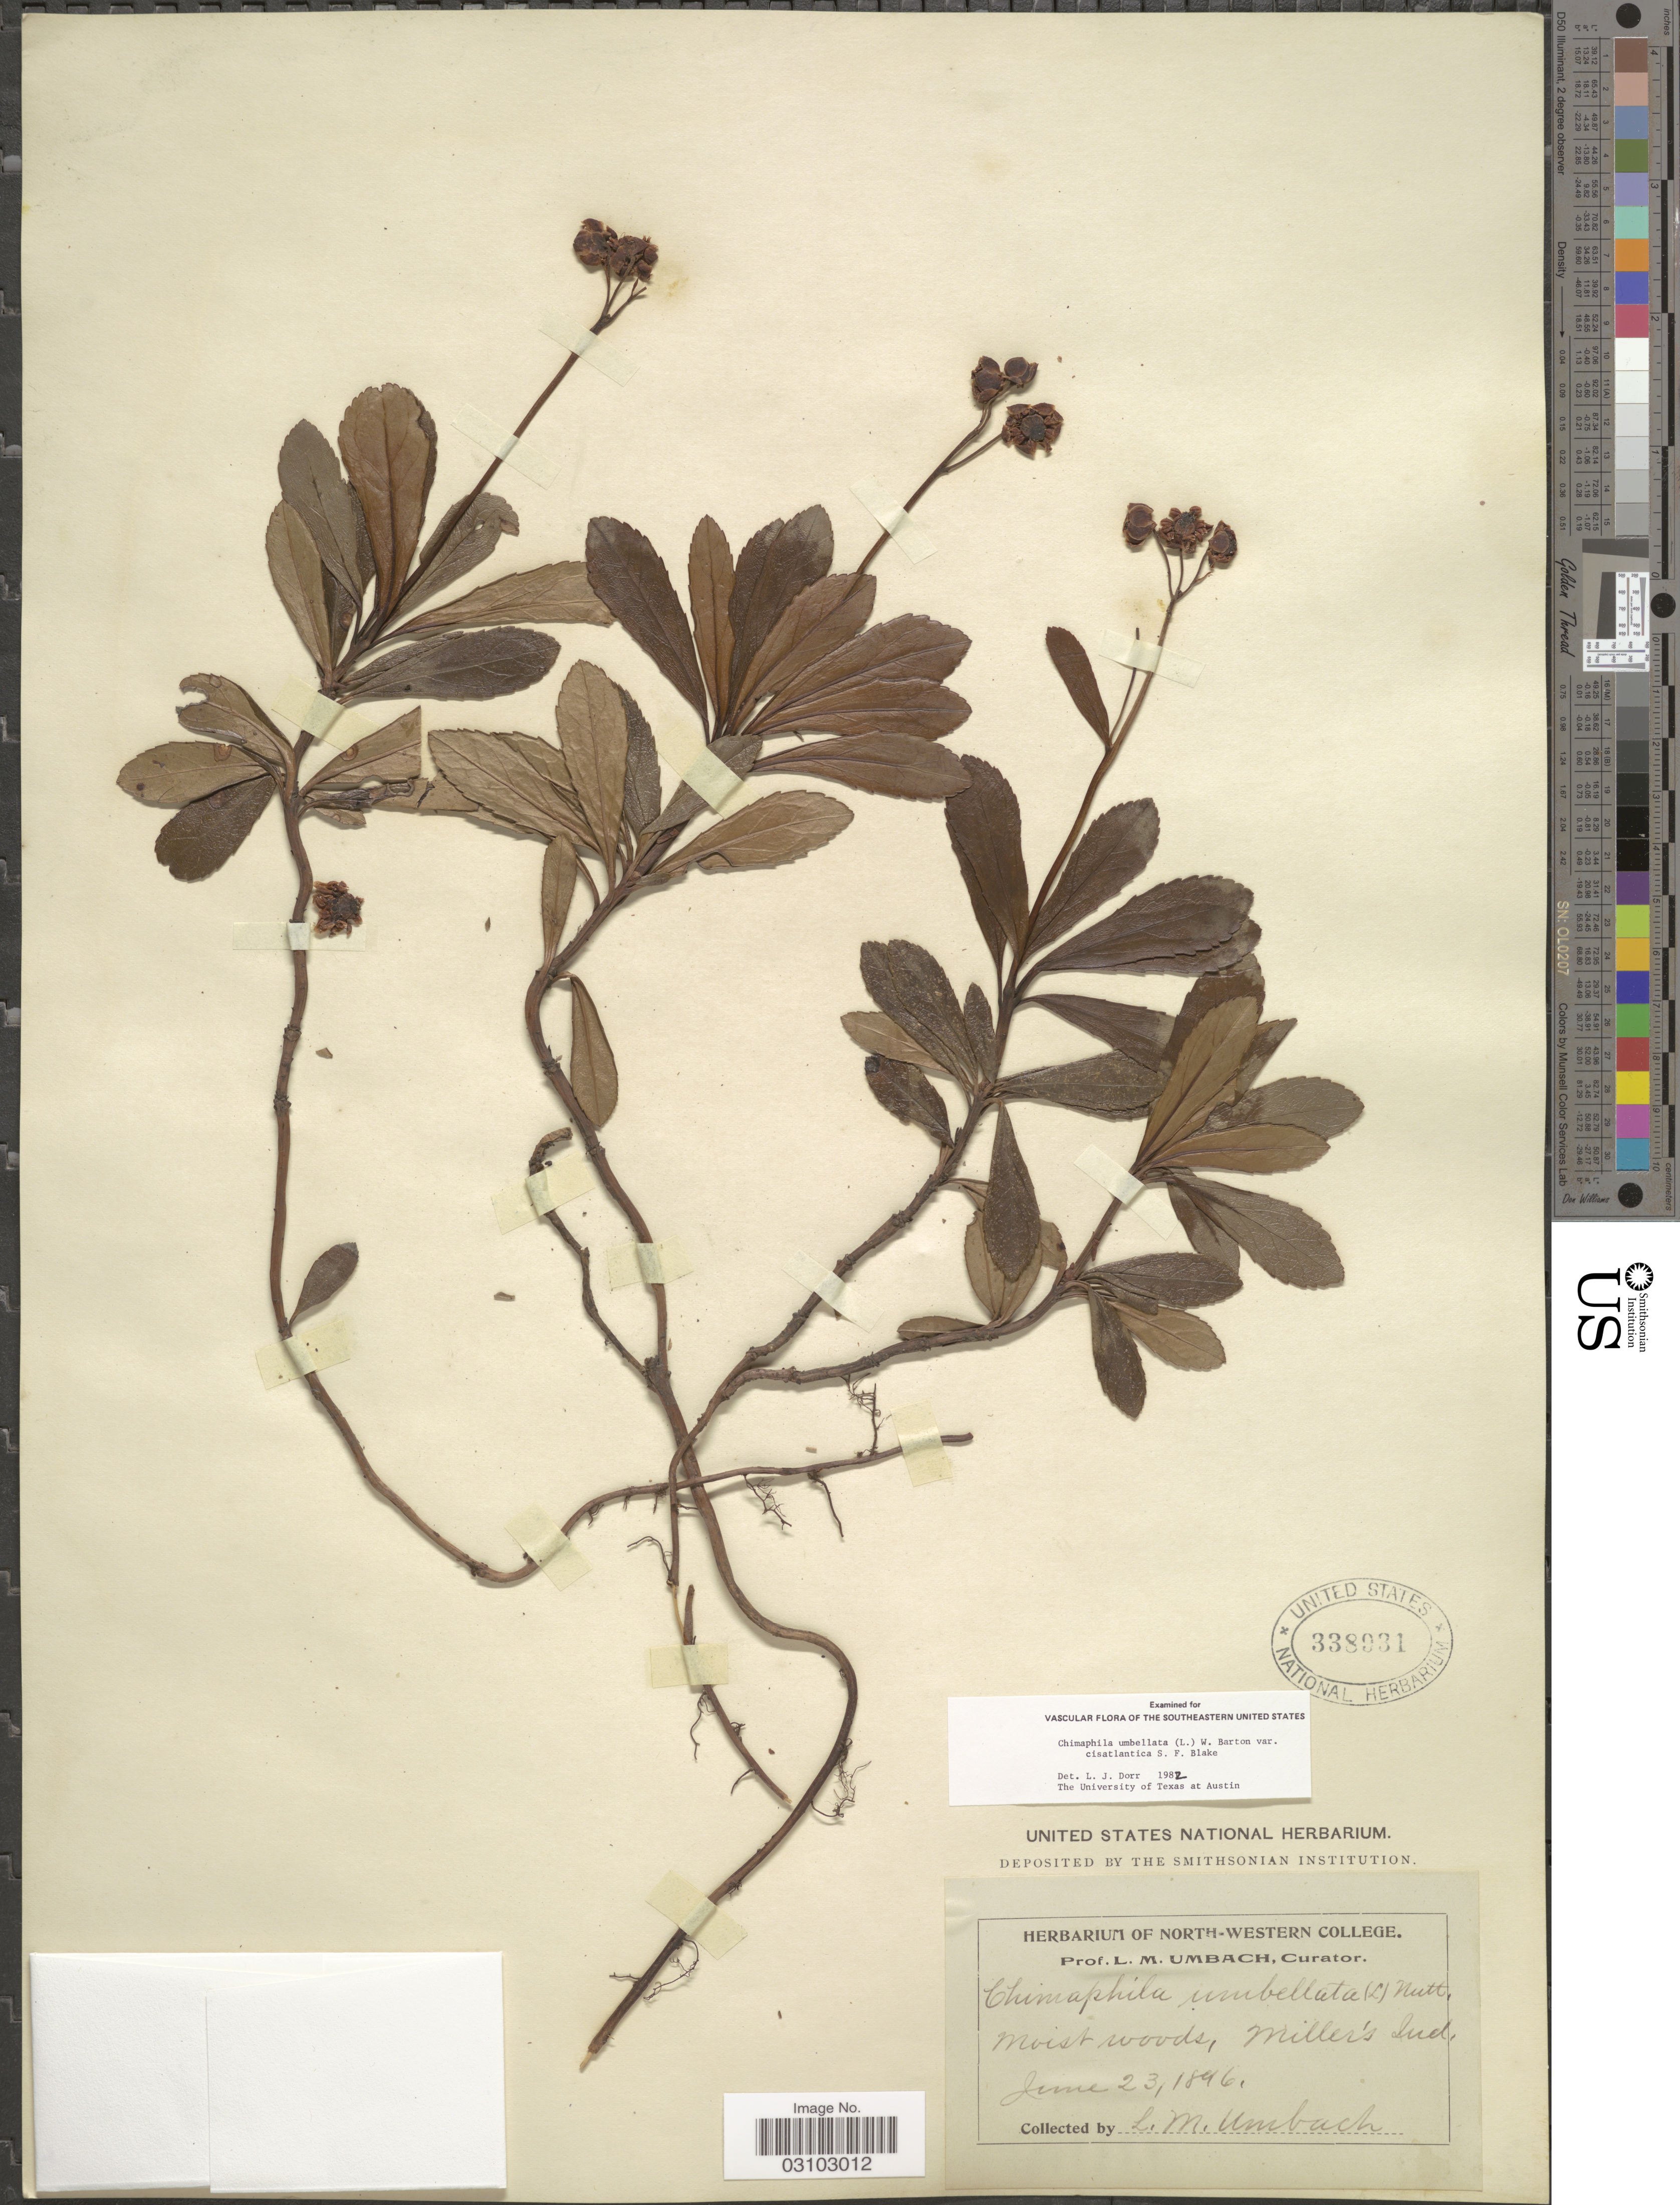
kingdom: Plantae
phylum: Tracheophyta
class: Magnoliopsida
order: Ericales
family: Ericaceae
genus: Chimaphila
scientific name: Chimaphila umbellata subsp. occidentalis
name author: (Rydb.) Hultén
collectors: L. M. Umbach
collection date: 1896-06-23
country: United States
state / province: Indiana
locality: Miller's.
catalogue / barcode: US 338931